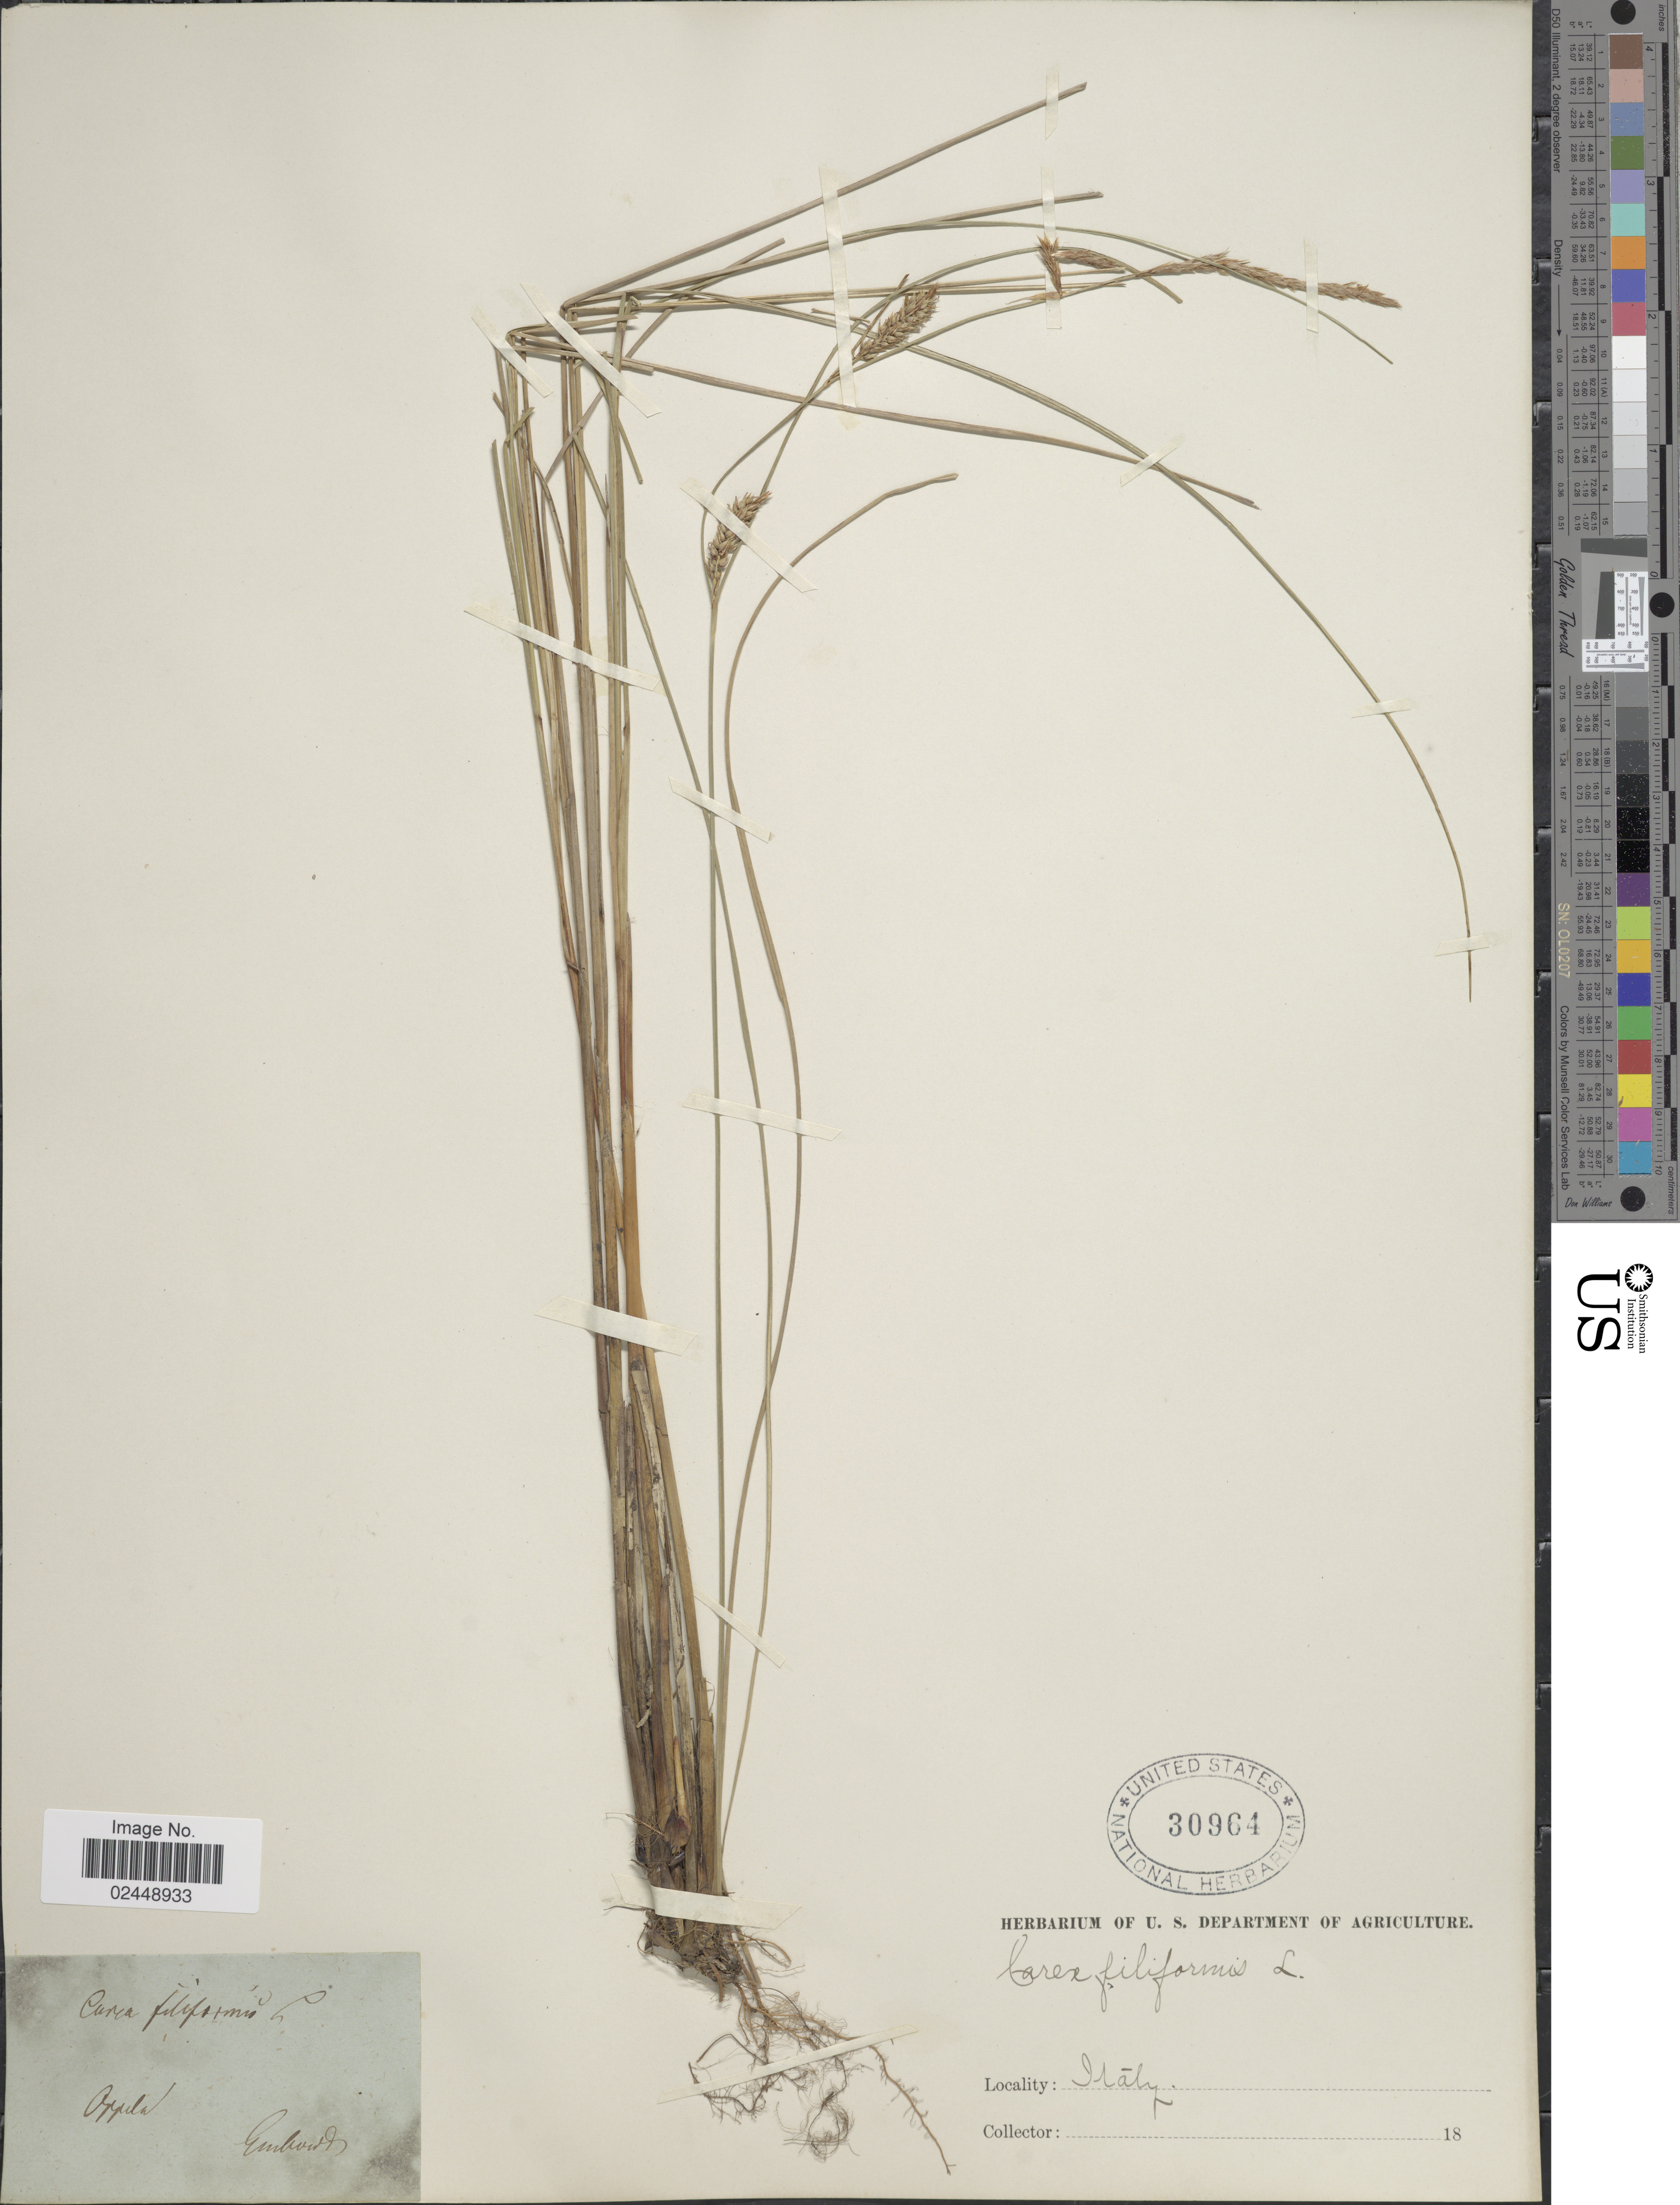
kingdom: Plantae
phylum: Tracheophyta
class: Liliopsida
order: Poales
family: Cyperaceae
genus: Carex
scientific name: Carex lasiocarpa var. lasiocarpa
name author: Ehrh.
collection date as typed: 18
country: Italy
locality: Appula [interpreted]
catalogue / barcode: US 30964